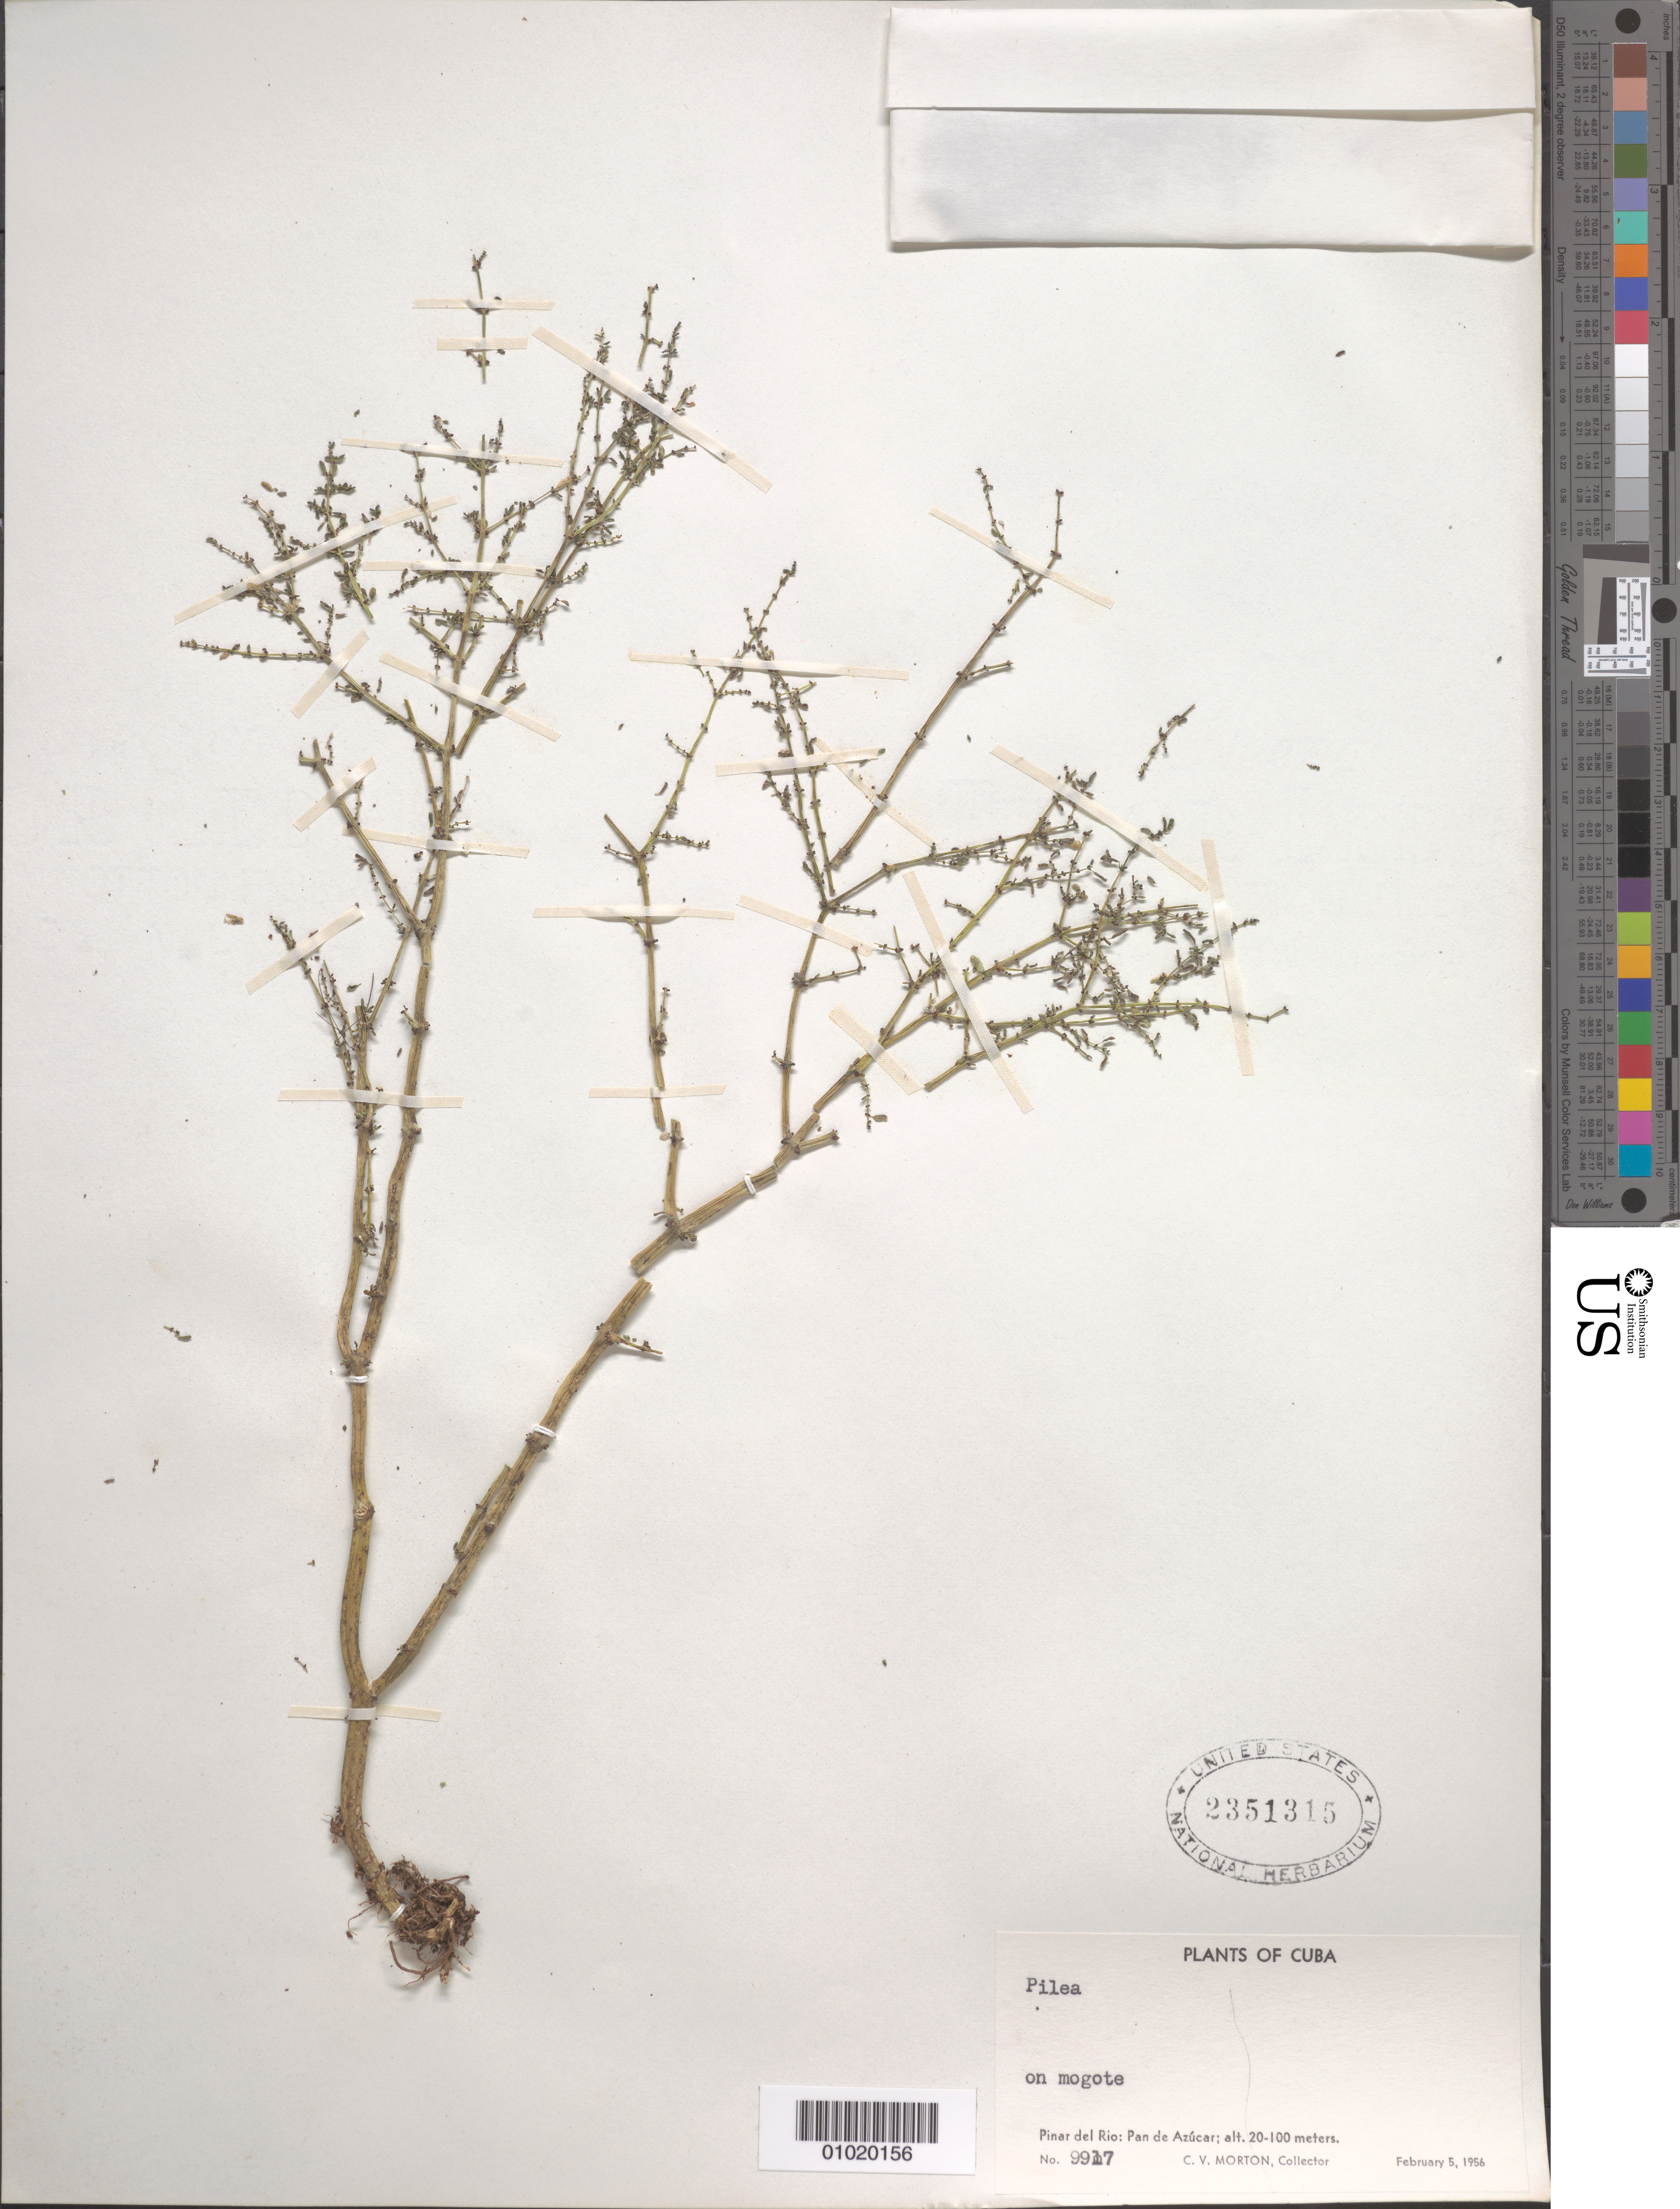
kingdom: Plantae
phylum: Tracheophyta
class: Magnoliopsida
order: Rosales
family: Urticaceae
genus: Pilea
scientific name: Pilea sp.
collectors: C. V. Morton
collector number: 9927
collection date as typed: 05 Feb 1956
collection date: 1956-02-05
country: Cuba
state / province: Pinar del Rio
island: Cuba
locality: Pan de Azucar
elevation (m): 20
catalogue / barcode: US 2351315